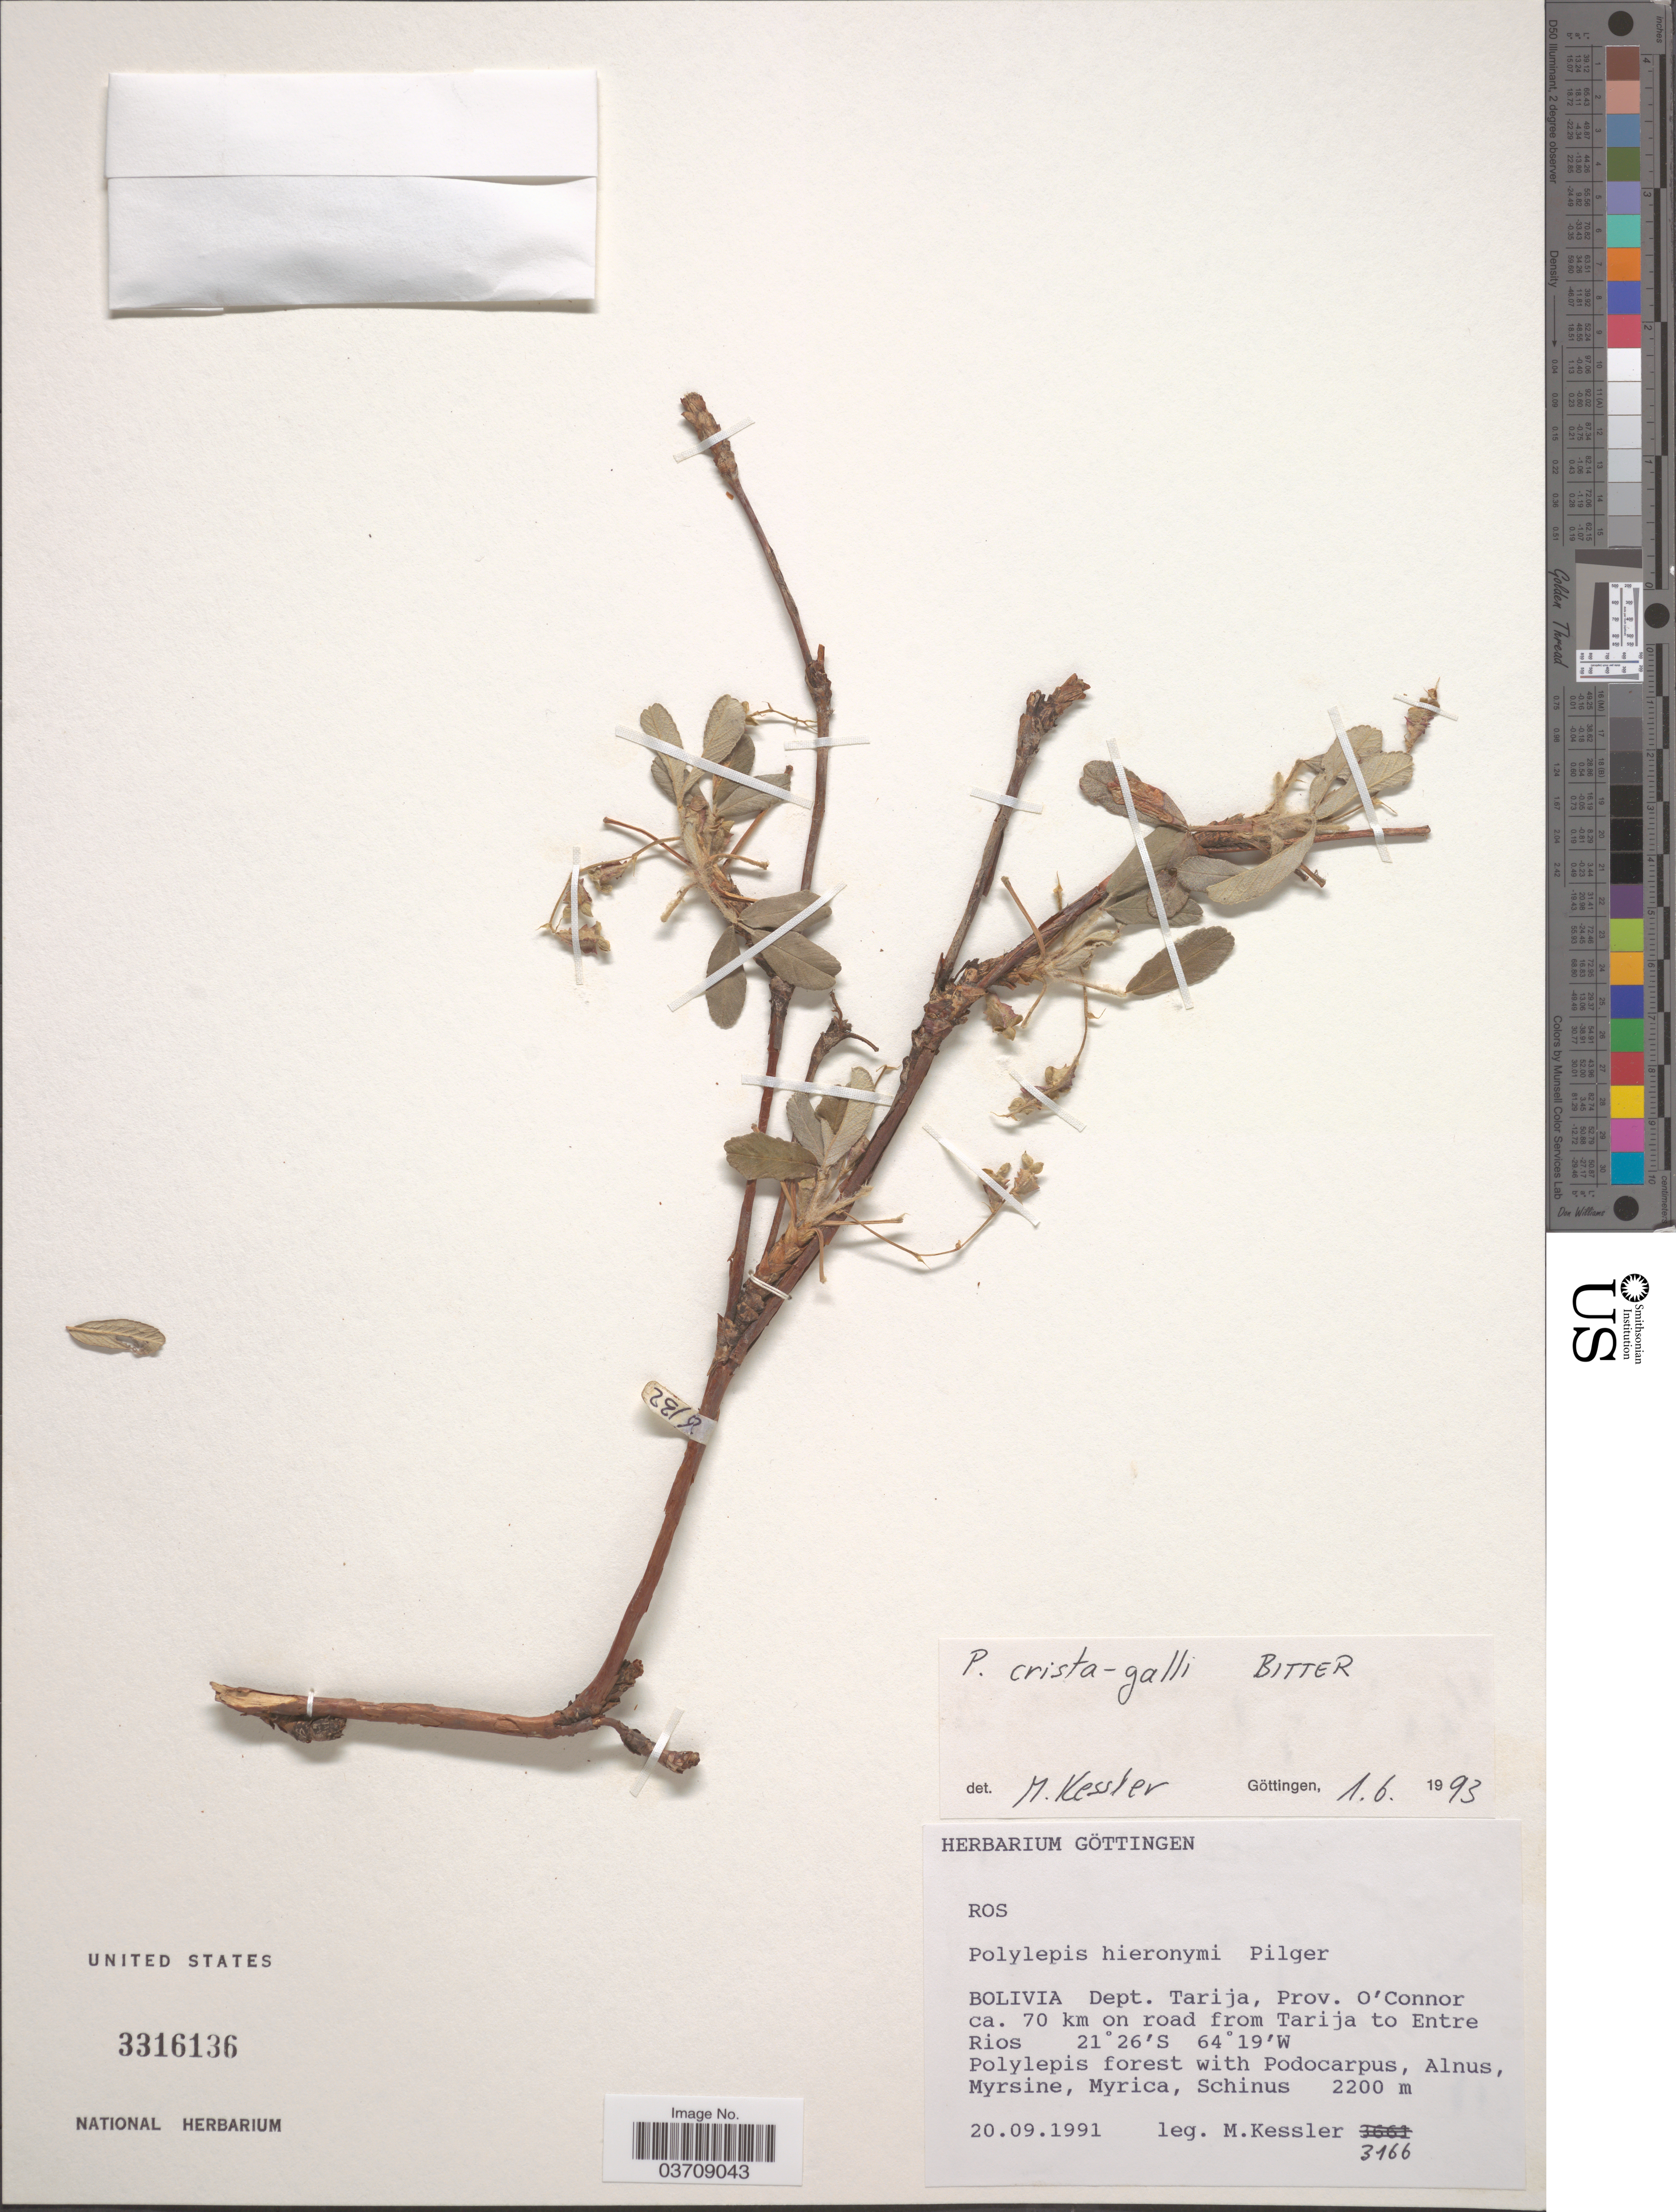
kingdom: Plantae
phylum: Tracheophyta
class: Magnoliopsida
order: Rosales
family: Rosaceae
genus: Polylepis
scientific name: Polylepis crista-galli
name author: Bitter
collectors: M. Kessler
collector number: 3166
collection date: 1991-09-20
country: Bolivia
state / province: Tarija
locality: Dept. Tarija, Prov. O'Connor ca. 70 km on road from Tarija to Entre Rios.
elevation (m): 2200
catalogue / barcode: US 3316136